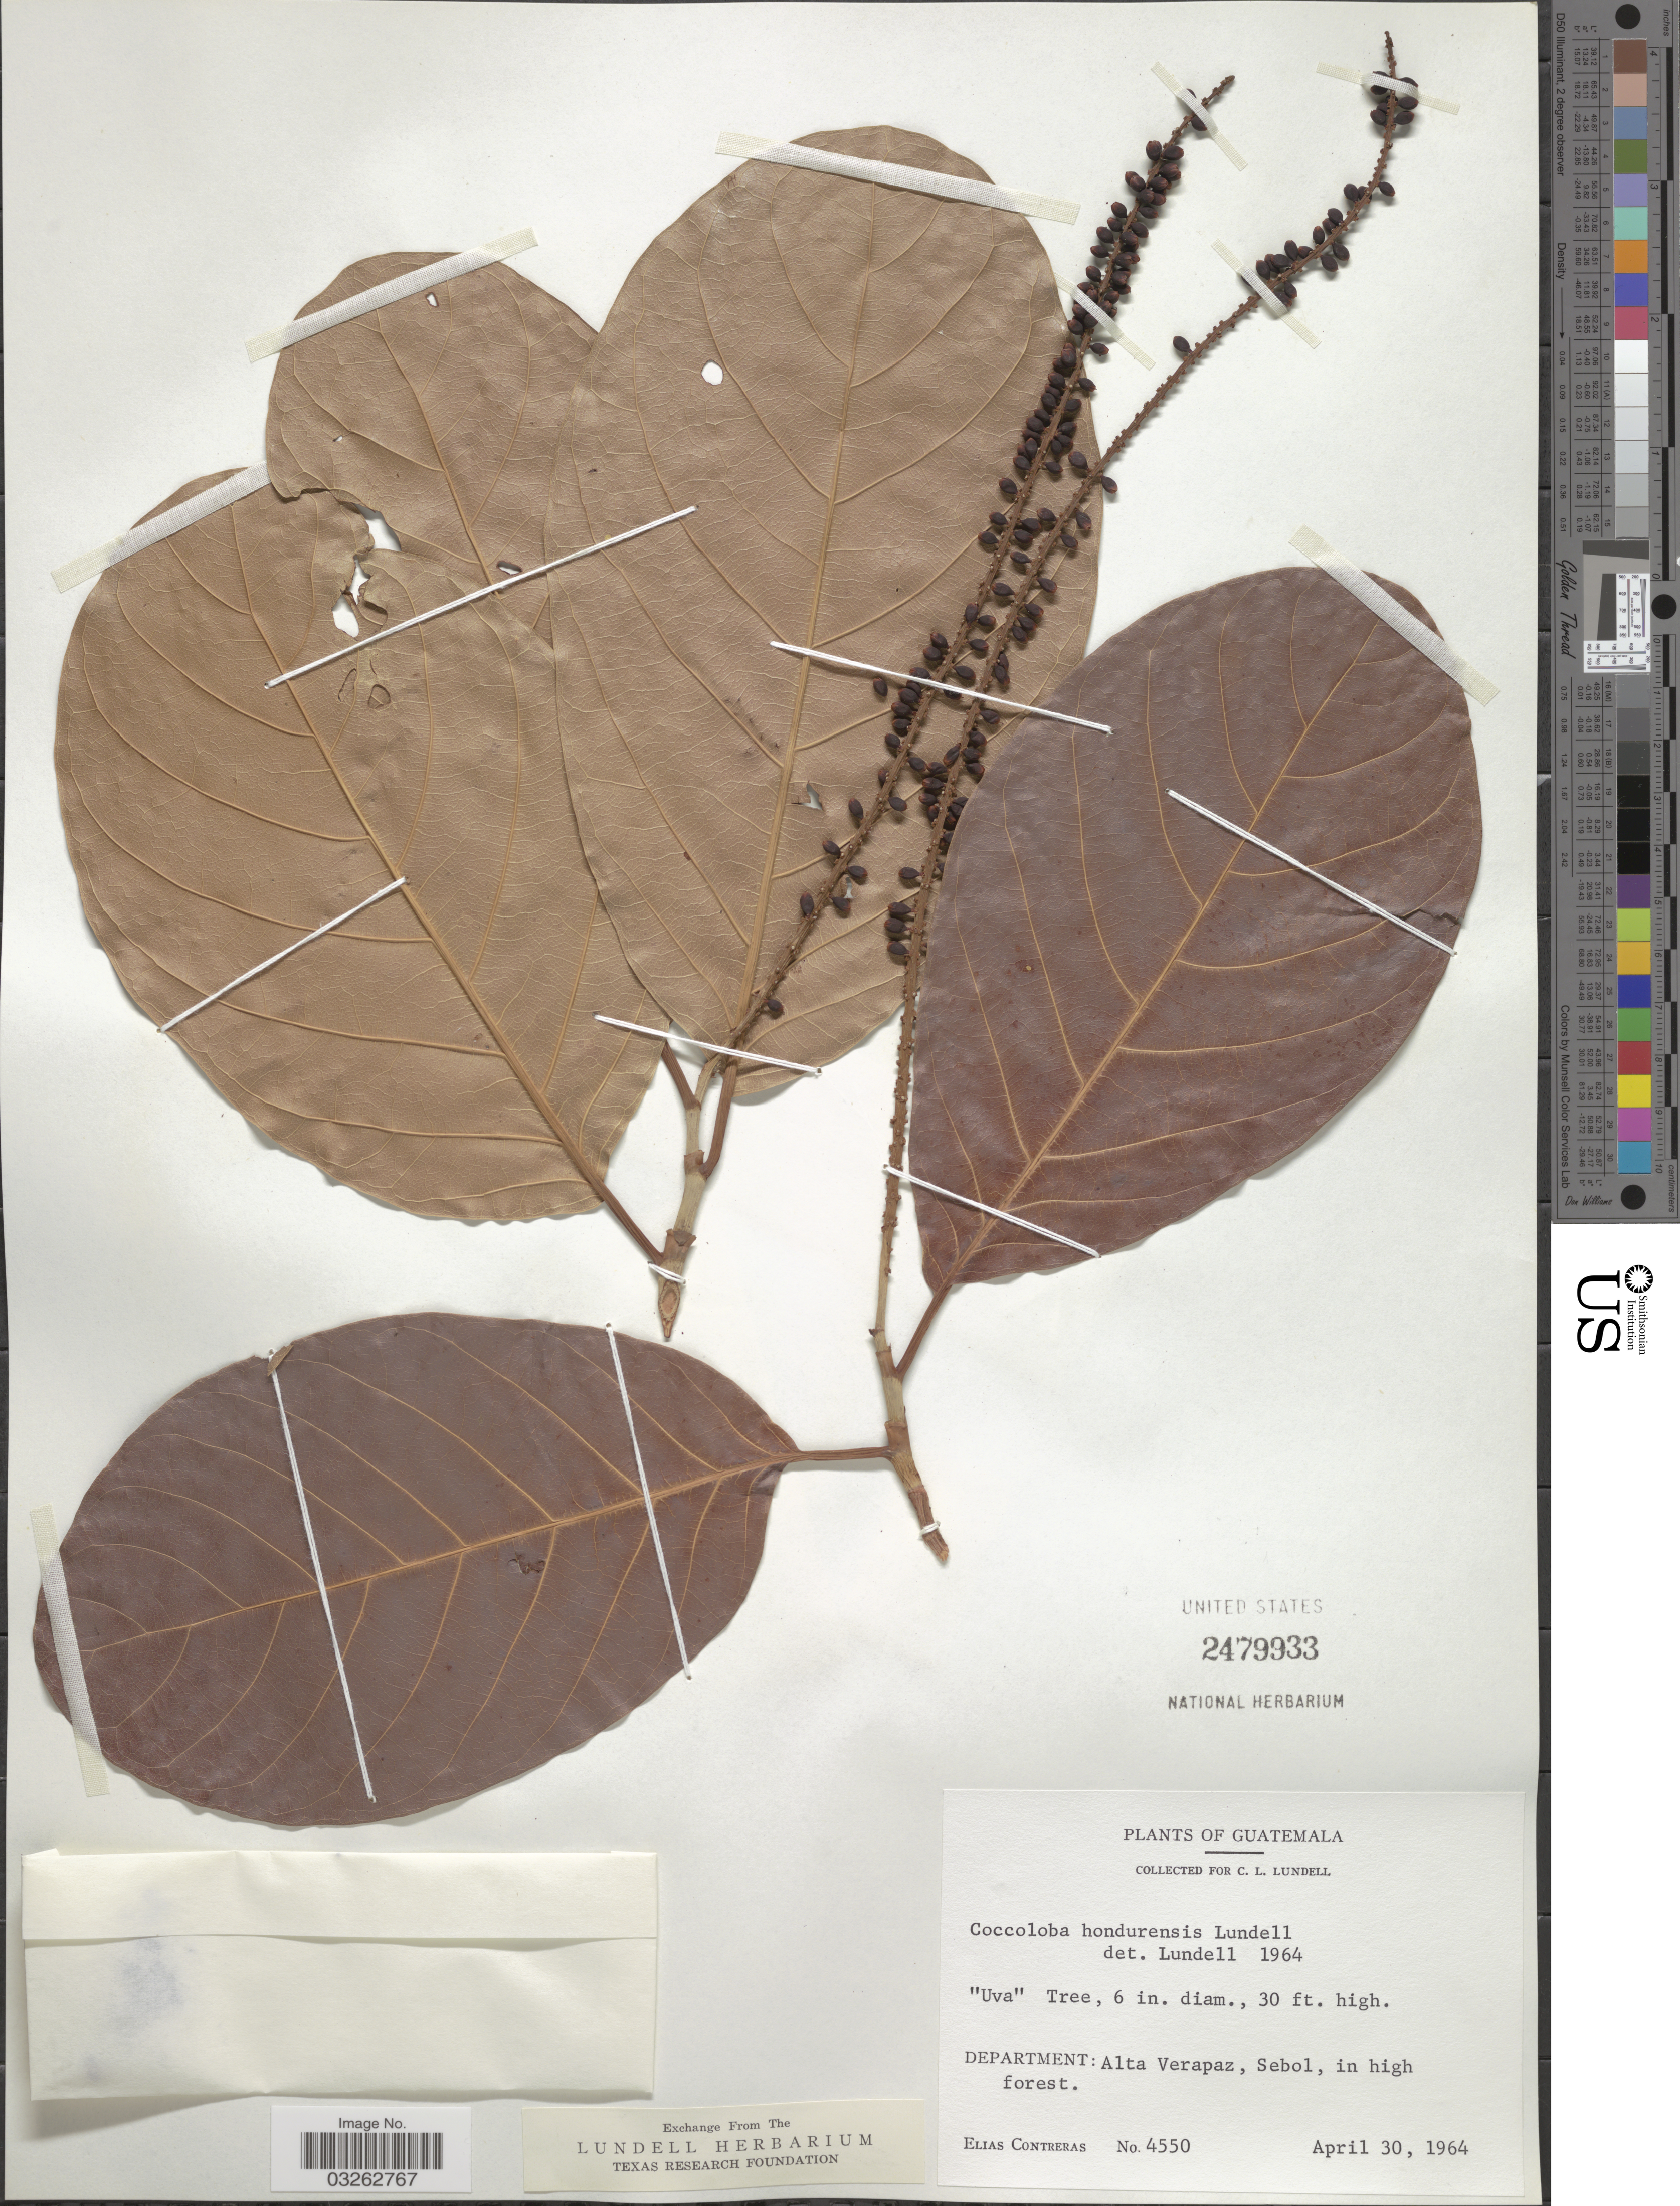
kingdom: Plantae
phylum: Tracheophyta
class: Magnoliopsida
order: Caryophyllales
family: Polygonaceae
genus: Coccoloba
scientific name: Coccoloba hondurensis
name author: Lundell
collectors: E. Contreras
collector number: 4550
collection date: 1964-04-30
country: Guatemala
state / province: Alta Verapaz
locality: Department: Alta Verapaz, Sebol, in high forest.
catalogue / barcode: US 2479933